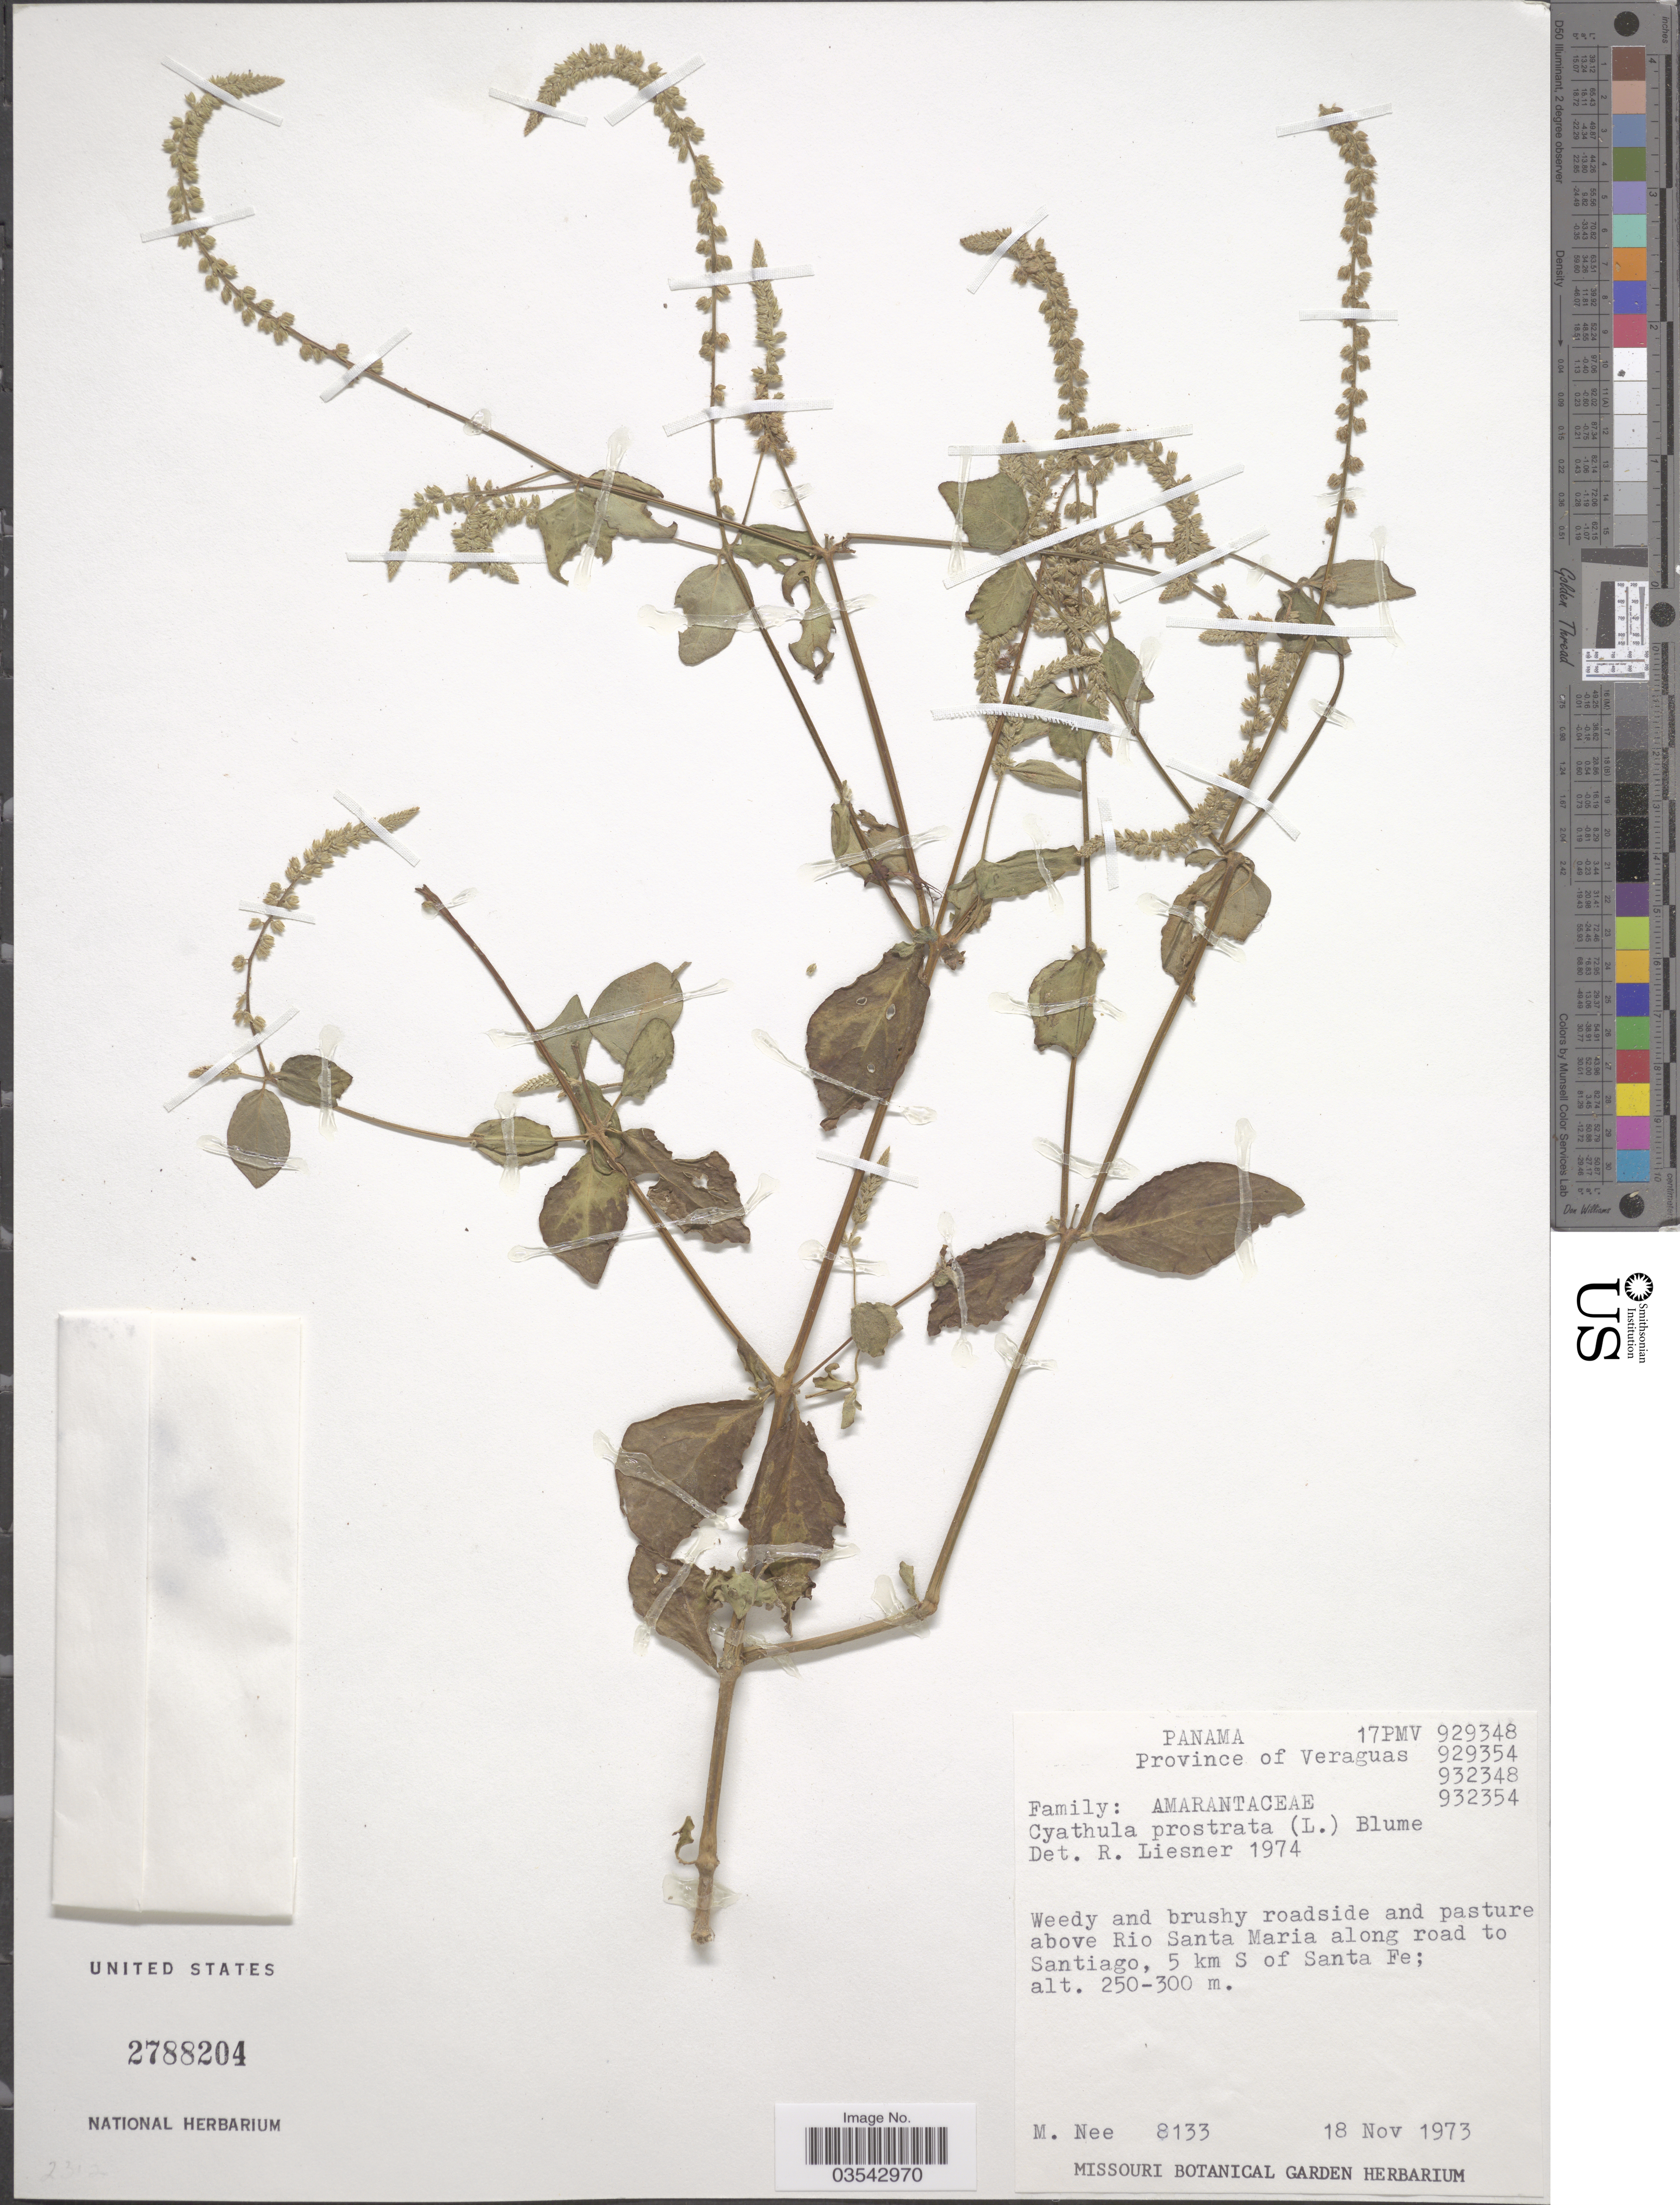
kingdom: Plantae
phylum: Tracheophyta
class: Magnoliopsida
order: Caryophyllales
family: Amaranthaceae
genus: Cyathula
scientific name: Cyathula prostrata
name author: (L.) Blume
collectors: M. Nee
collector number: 8133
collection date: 1973-11-18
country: Panama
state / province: Veraguas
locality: Above Rio Santa Maria along road to Santiago, 5 km S of Santa Fe.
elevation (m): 250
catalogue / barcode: US 2788204